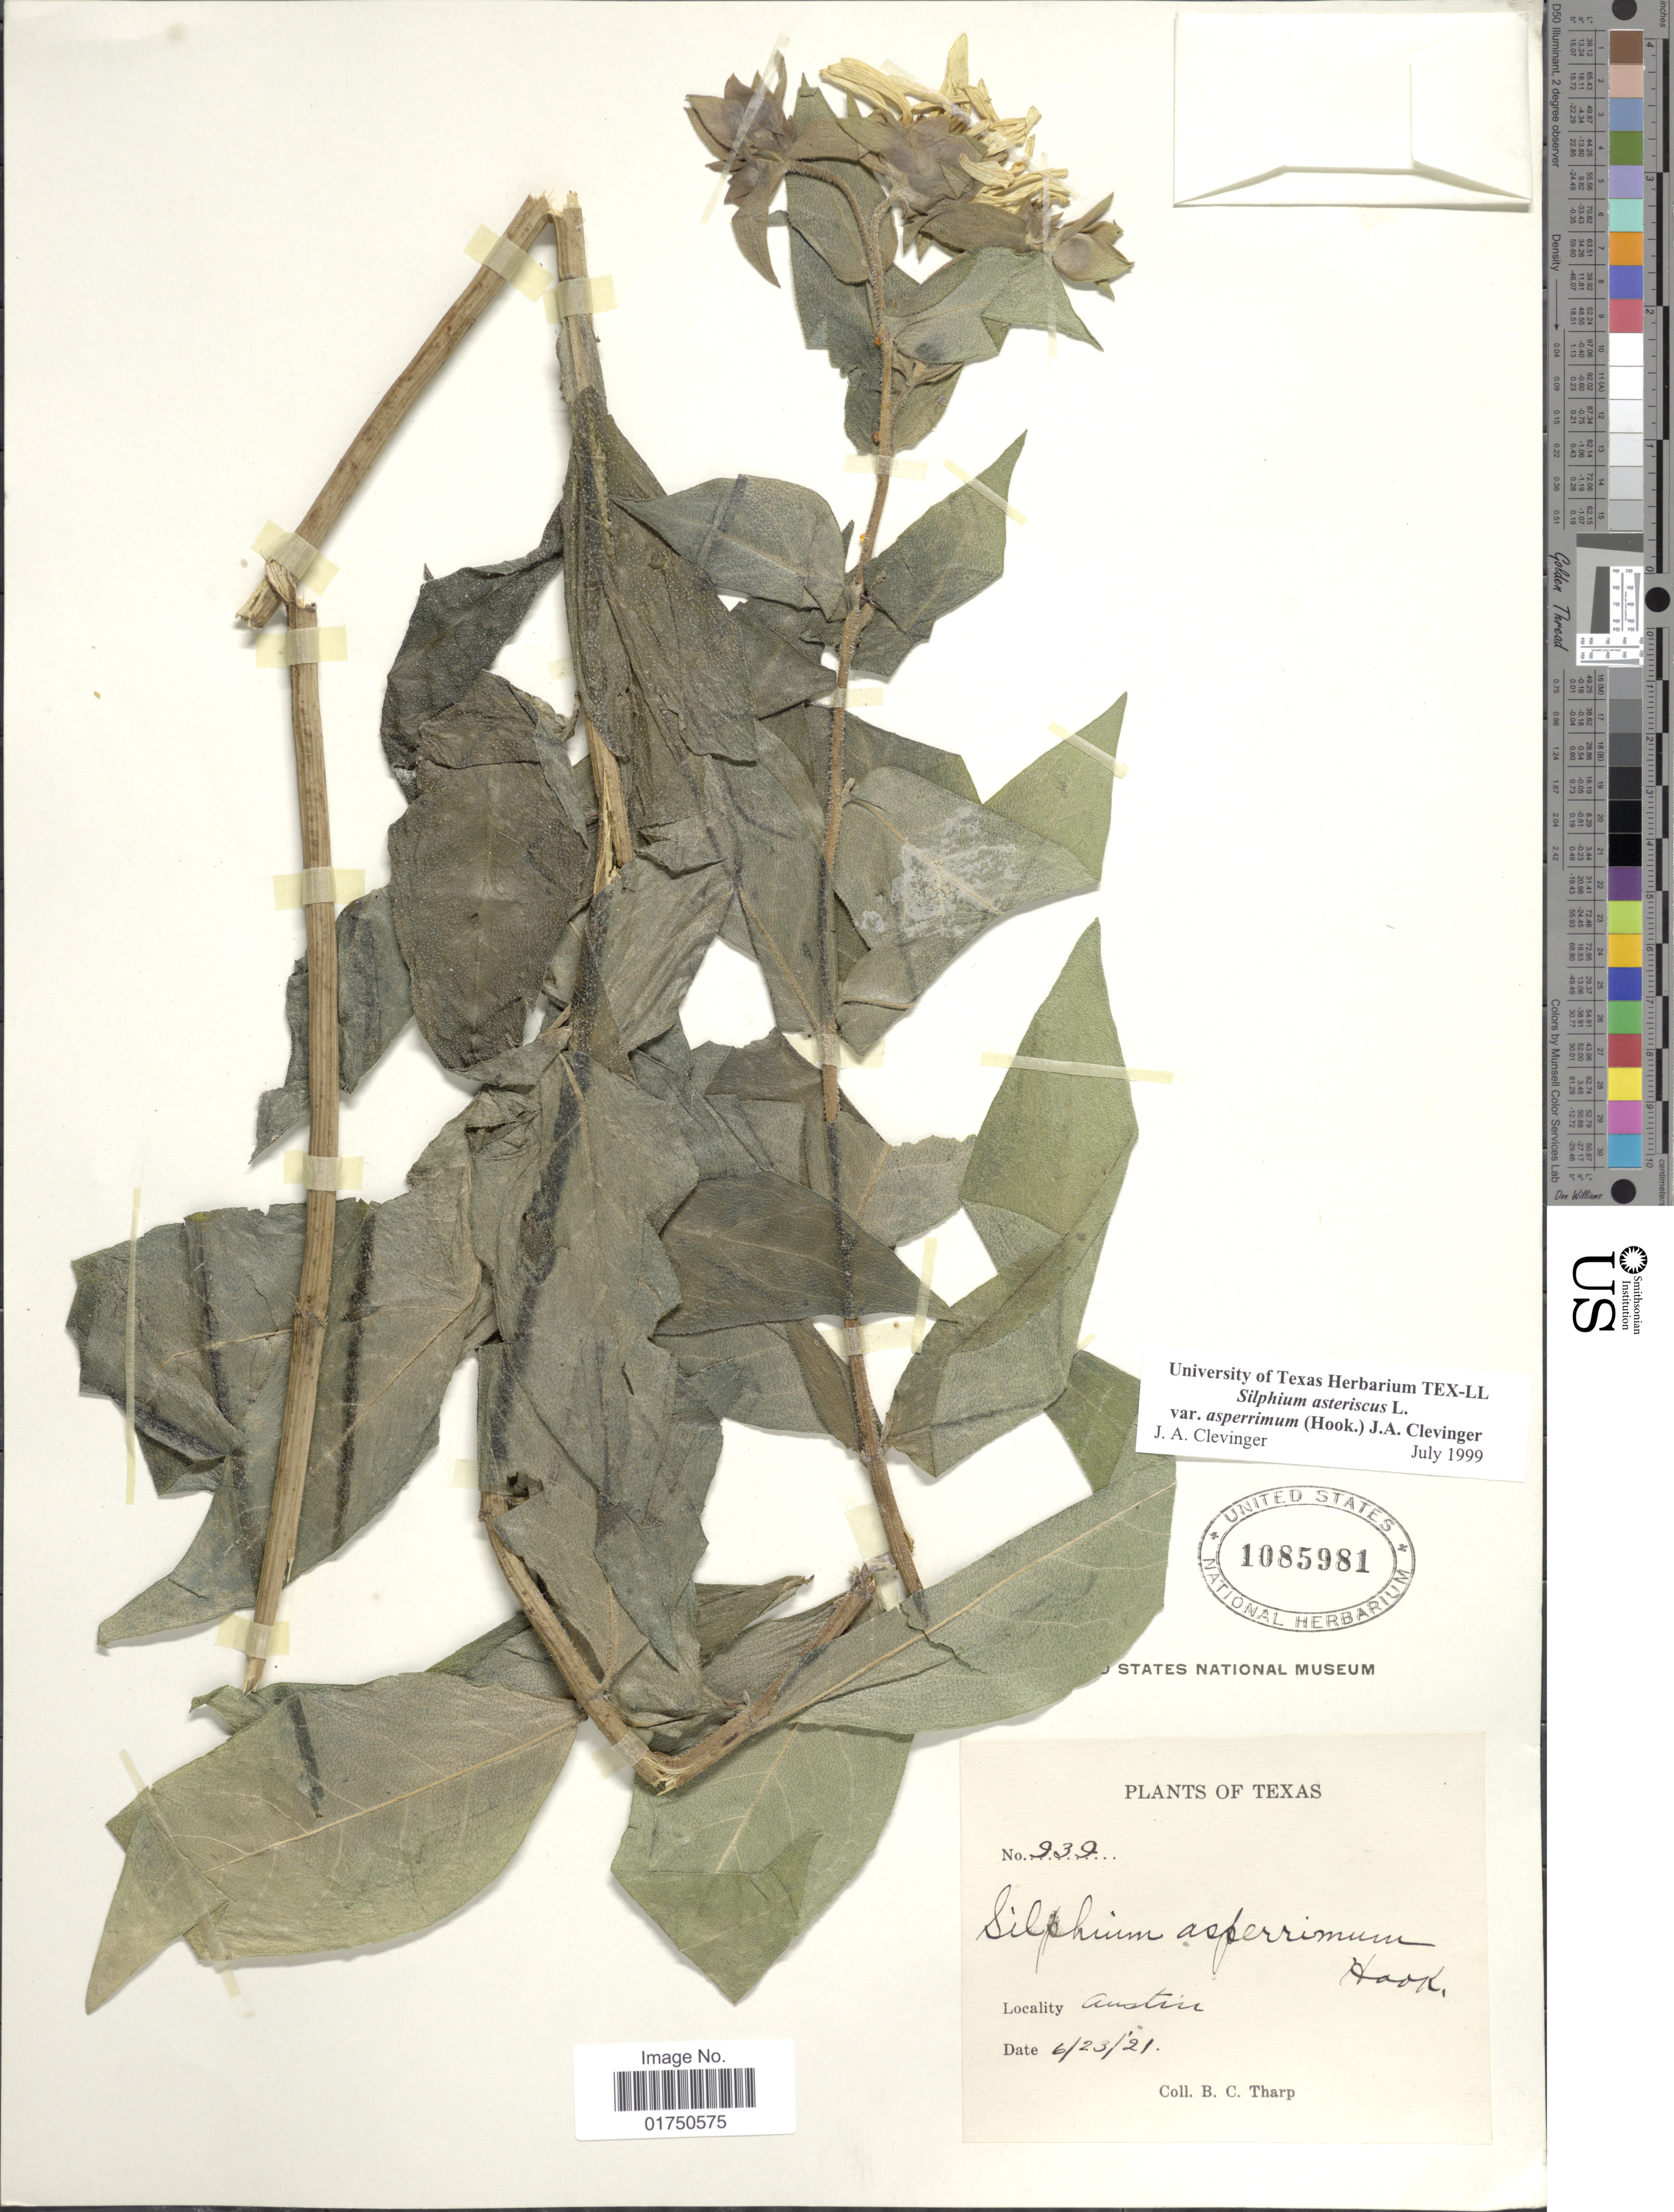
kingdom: Plantae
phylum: Tracheophyta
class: Magnoliopsida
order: Asterales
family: Asteraceae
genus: Silphium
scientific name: Silphium asteriscus var. asperrimum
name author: (Hook.) Clevinger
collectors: B. C. Tharp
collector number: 939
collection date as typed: Transcribed d/m/y: 23/6/21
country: United States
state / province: Texas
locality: Austin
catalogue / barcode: US 1085981